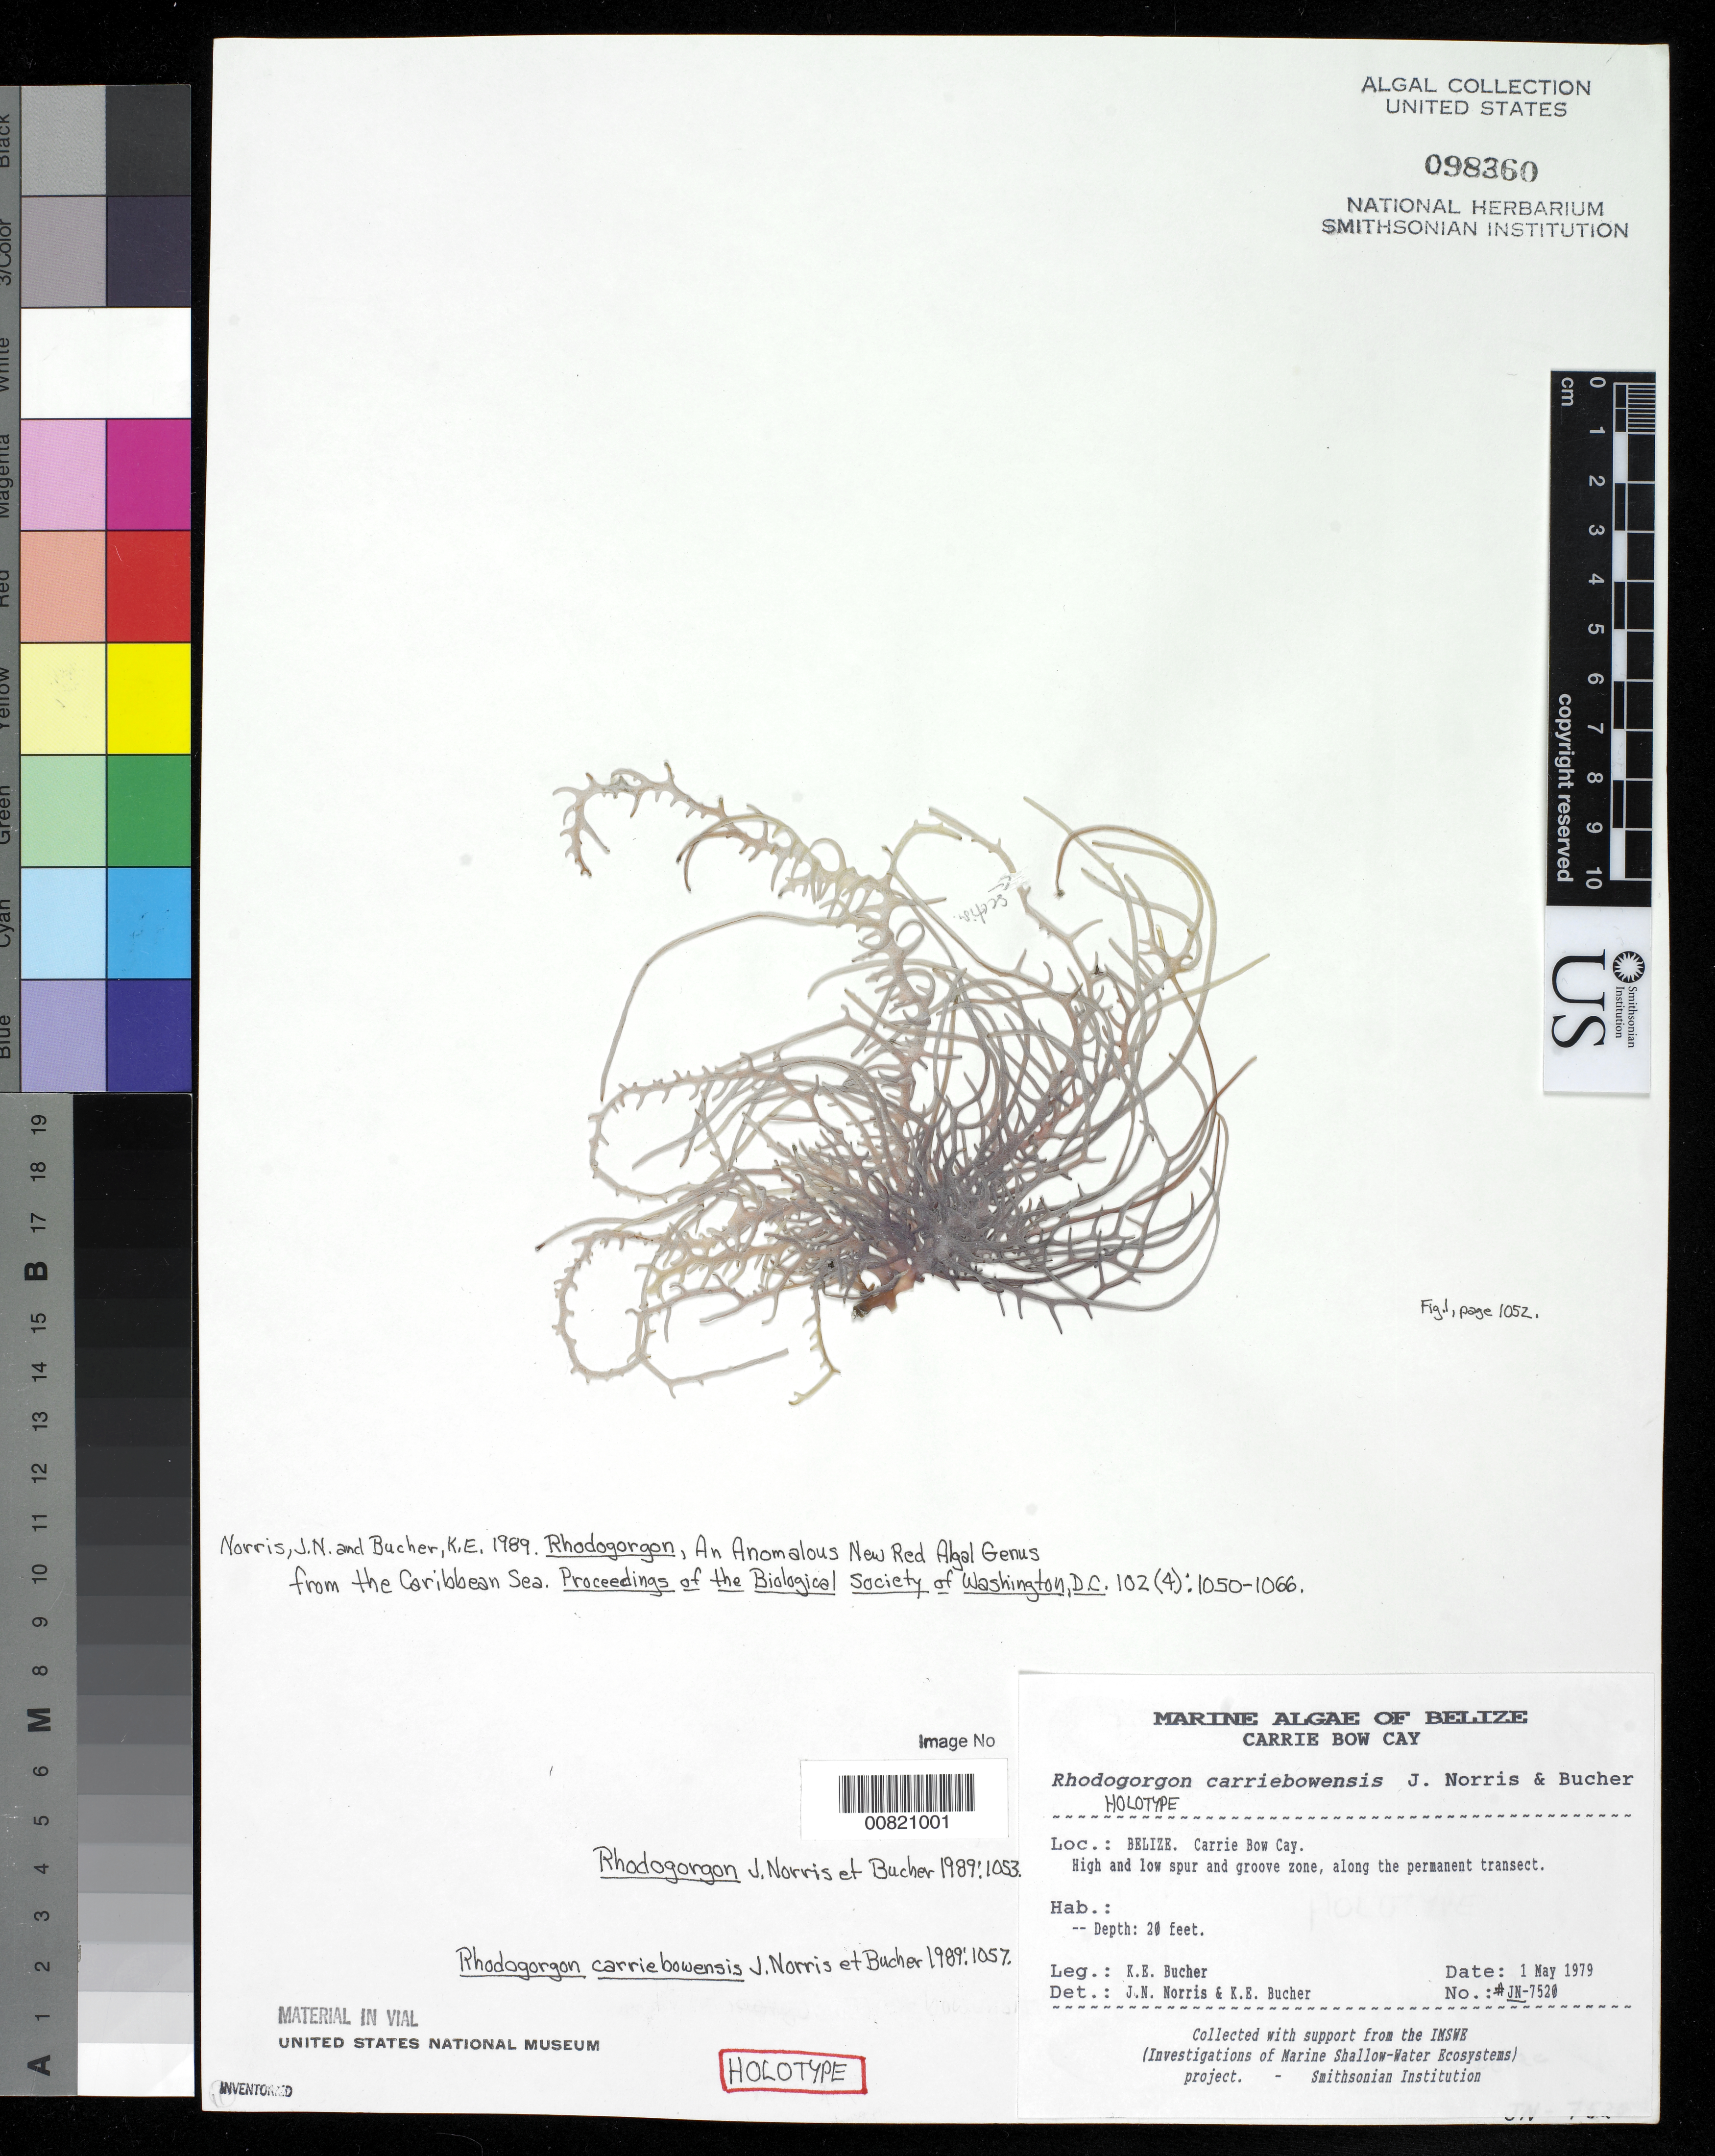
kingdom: Plantae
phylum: Rhodophyta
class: Florideophyceae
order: Rhodogorgonales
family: Rhodogorgonaceae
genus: Rhodogorgon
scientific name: Rhodogorgon carriebowensis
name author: J.N. Norris & K.E. Bucher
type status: Holotype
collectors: K. E. Bucher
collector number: JN-7520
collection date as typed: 01 May 1979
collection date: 1979-05-01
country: Belize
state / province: Stann Creek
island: Carrie Bow Cay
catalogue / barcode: US 98360